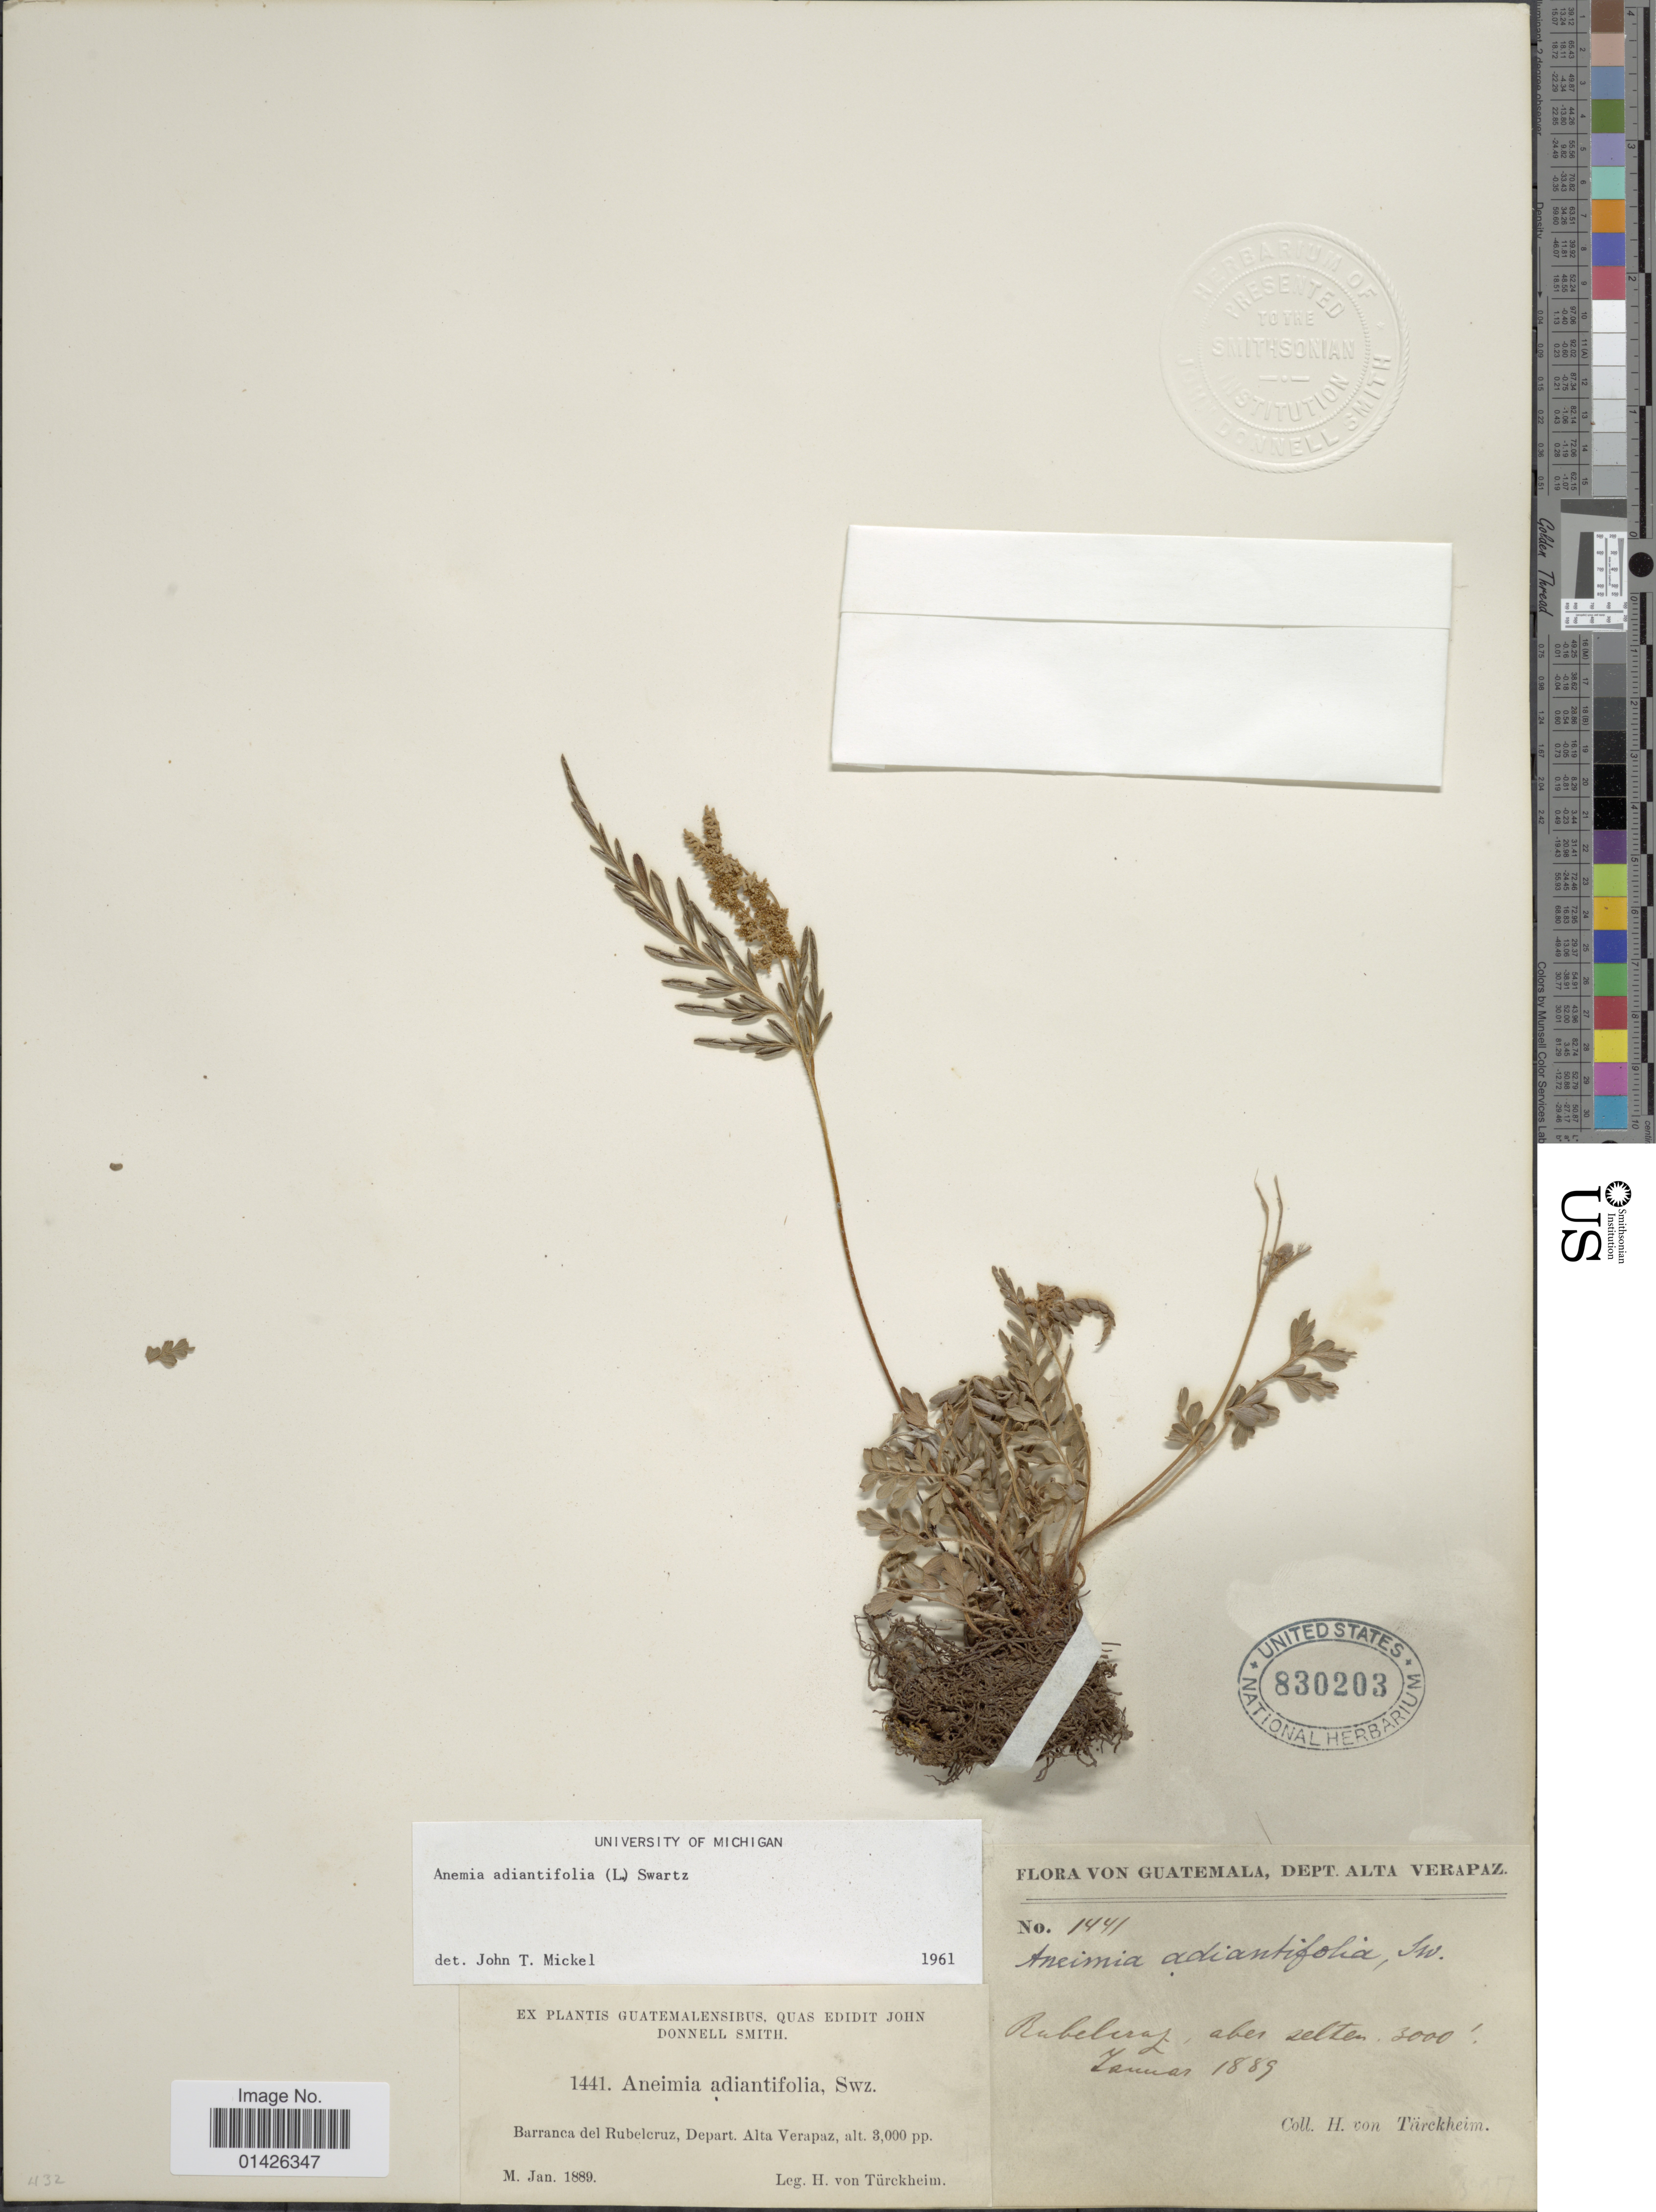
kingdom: Plantae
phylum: Tracheophyta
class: Polypodiopsida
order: Schizaeales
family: Anemiaceae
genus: Anemia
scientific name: Anemia adiantifolia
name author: (L.) Sw.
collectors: H. von Türckheim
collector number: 1441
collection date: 1889-01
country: Guatemala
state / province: Alta Verapaz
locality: Barranca del Rubelcruz, Depart Alta Verapaz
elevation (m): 914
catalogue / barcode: US 830203